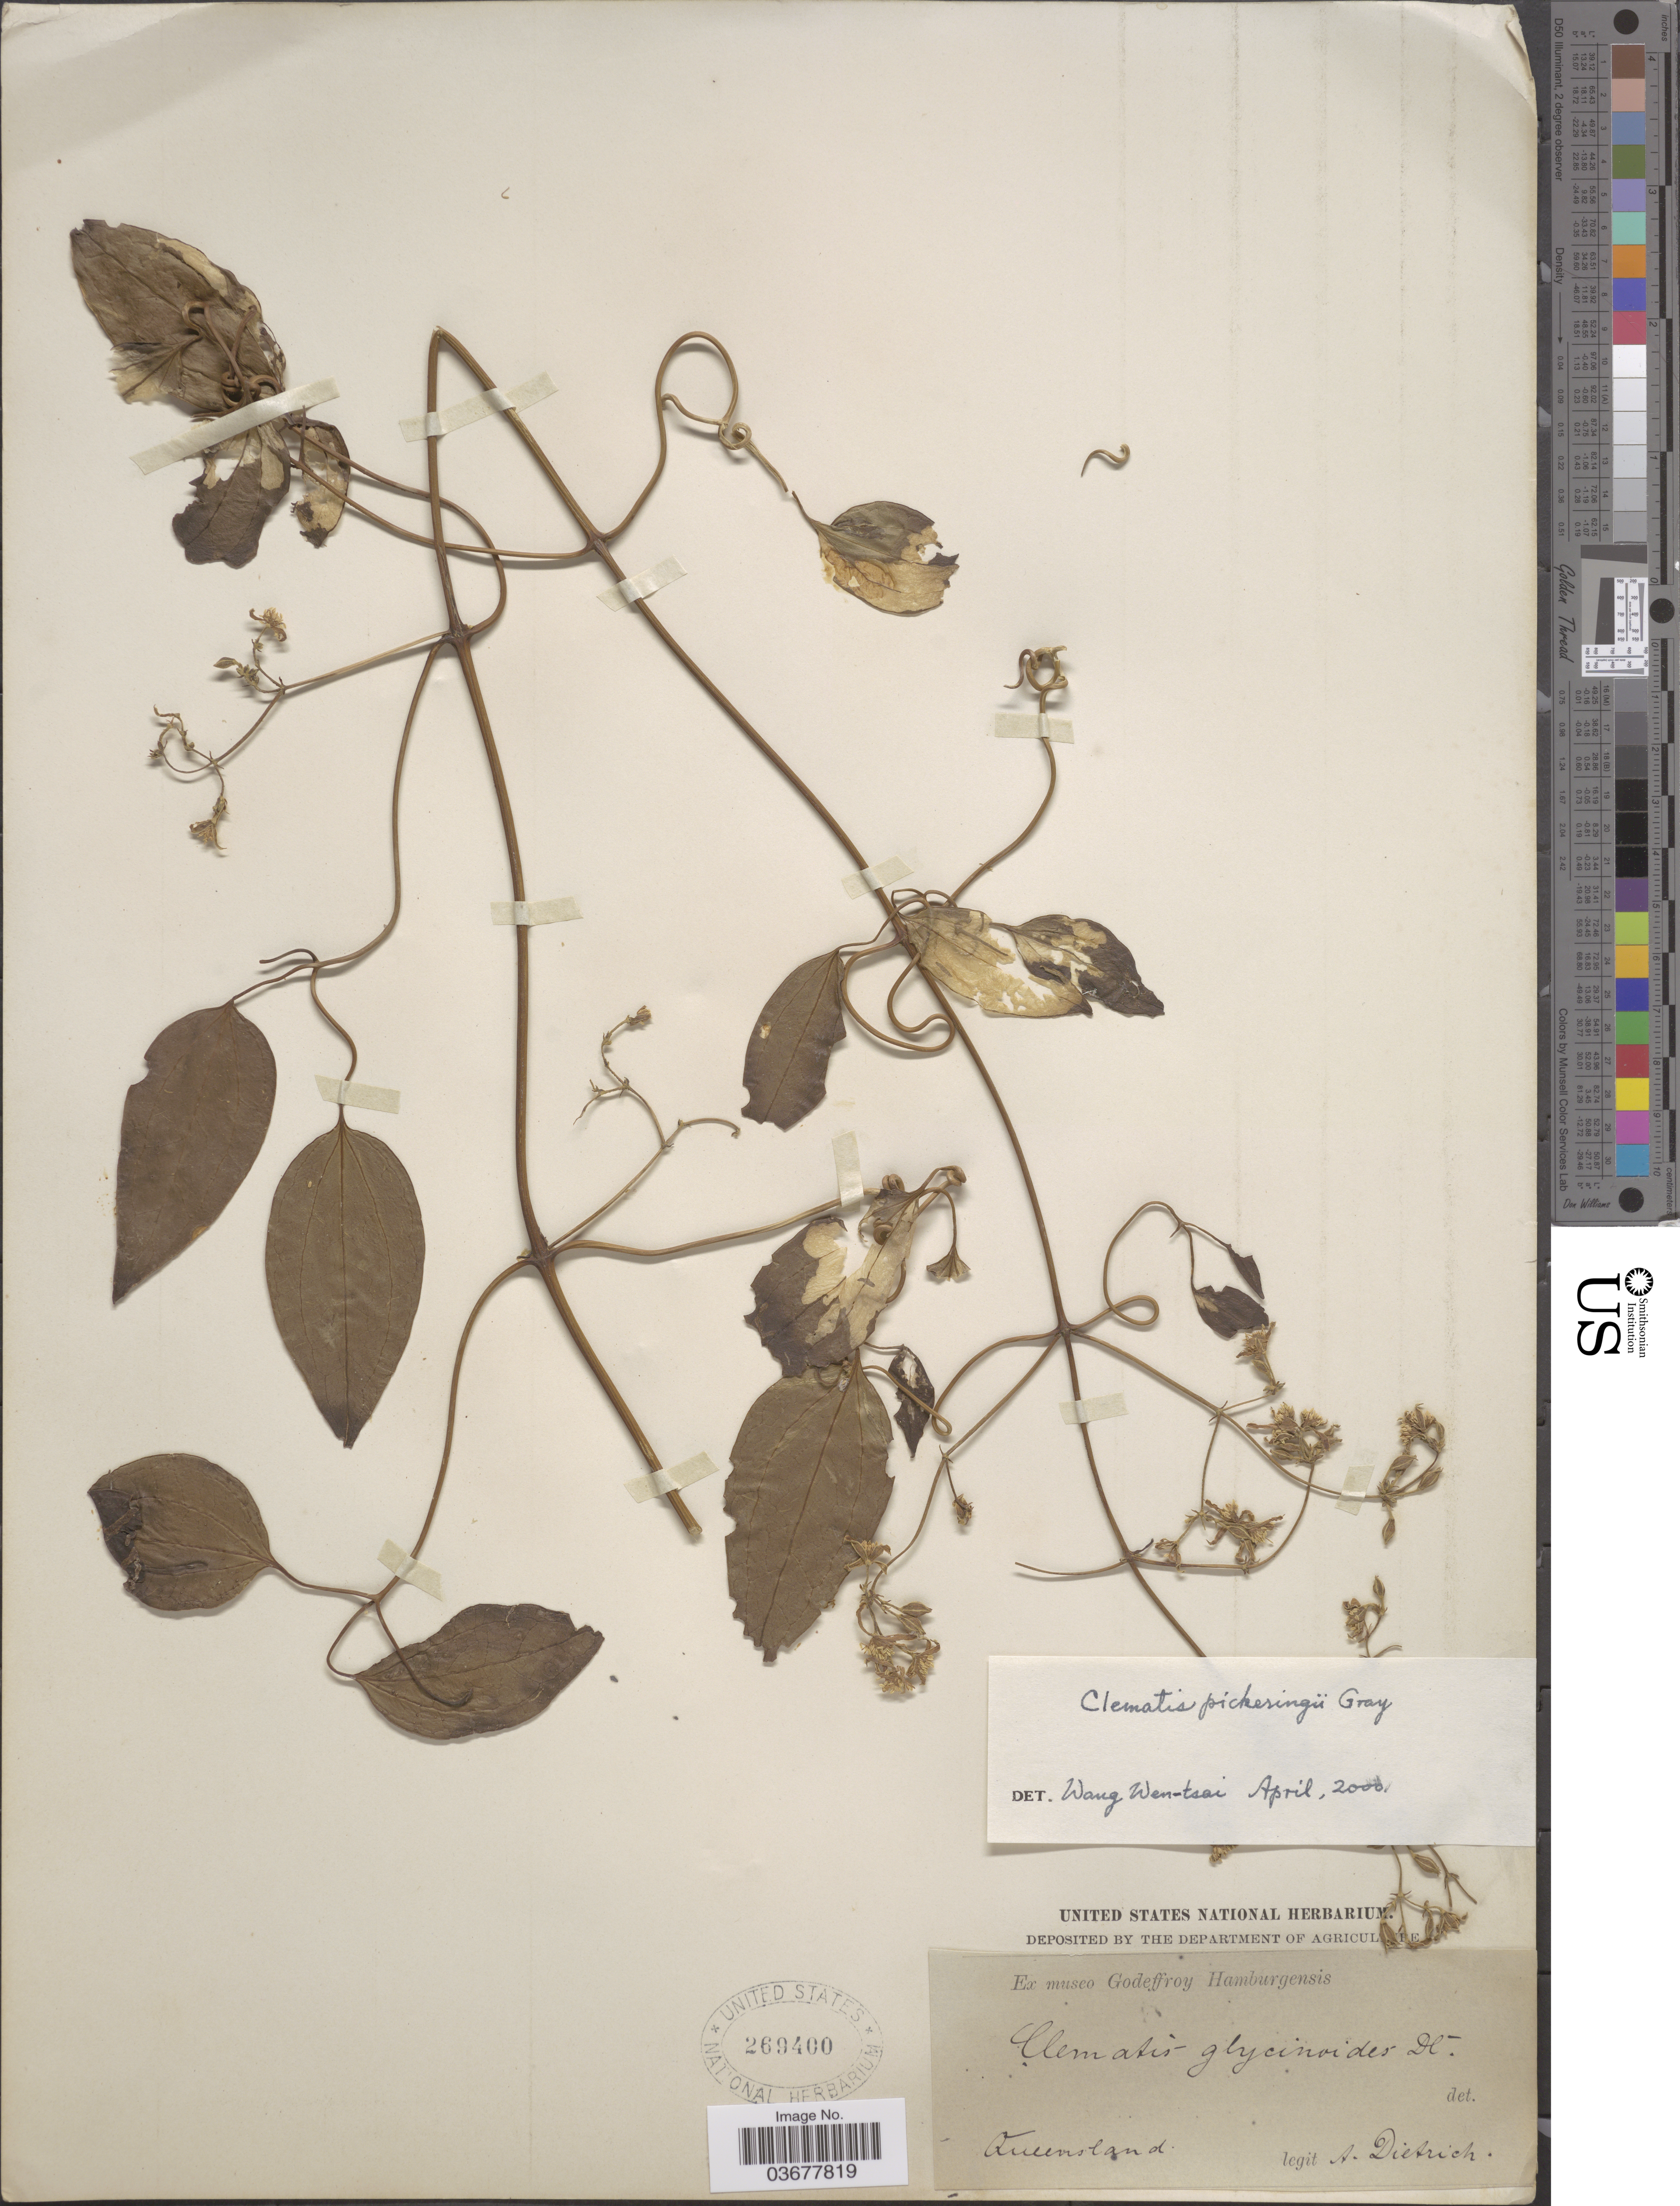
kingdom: Plantae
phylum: Tracheophyta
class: Magnoliopsida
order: Ranunculales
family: Ranunculaceae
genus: Clematis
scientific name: Clematis pickeringii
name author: A. Gray in Wilkes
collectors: A. G. Dietrich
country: Australia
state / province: Queensland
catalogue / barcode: US 269400